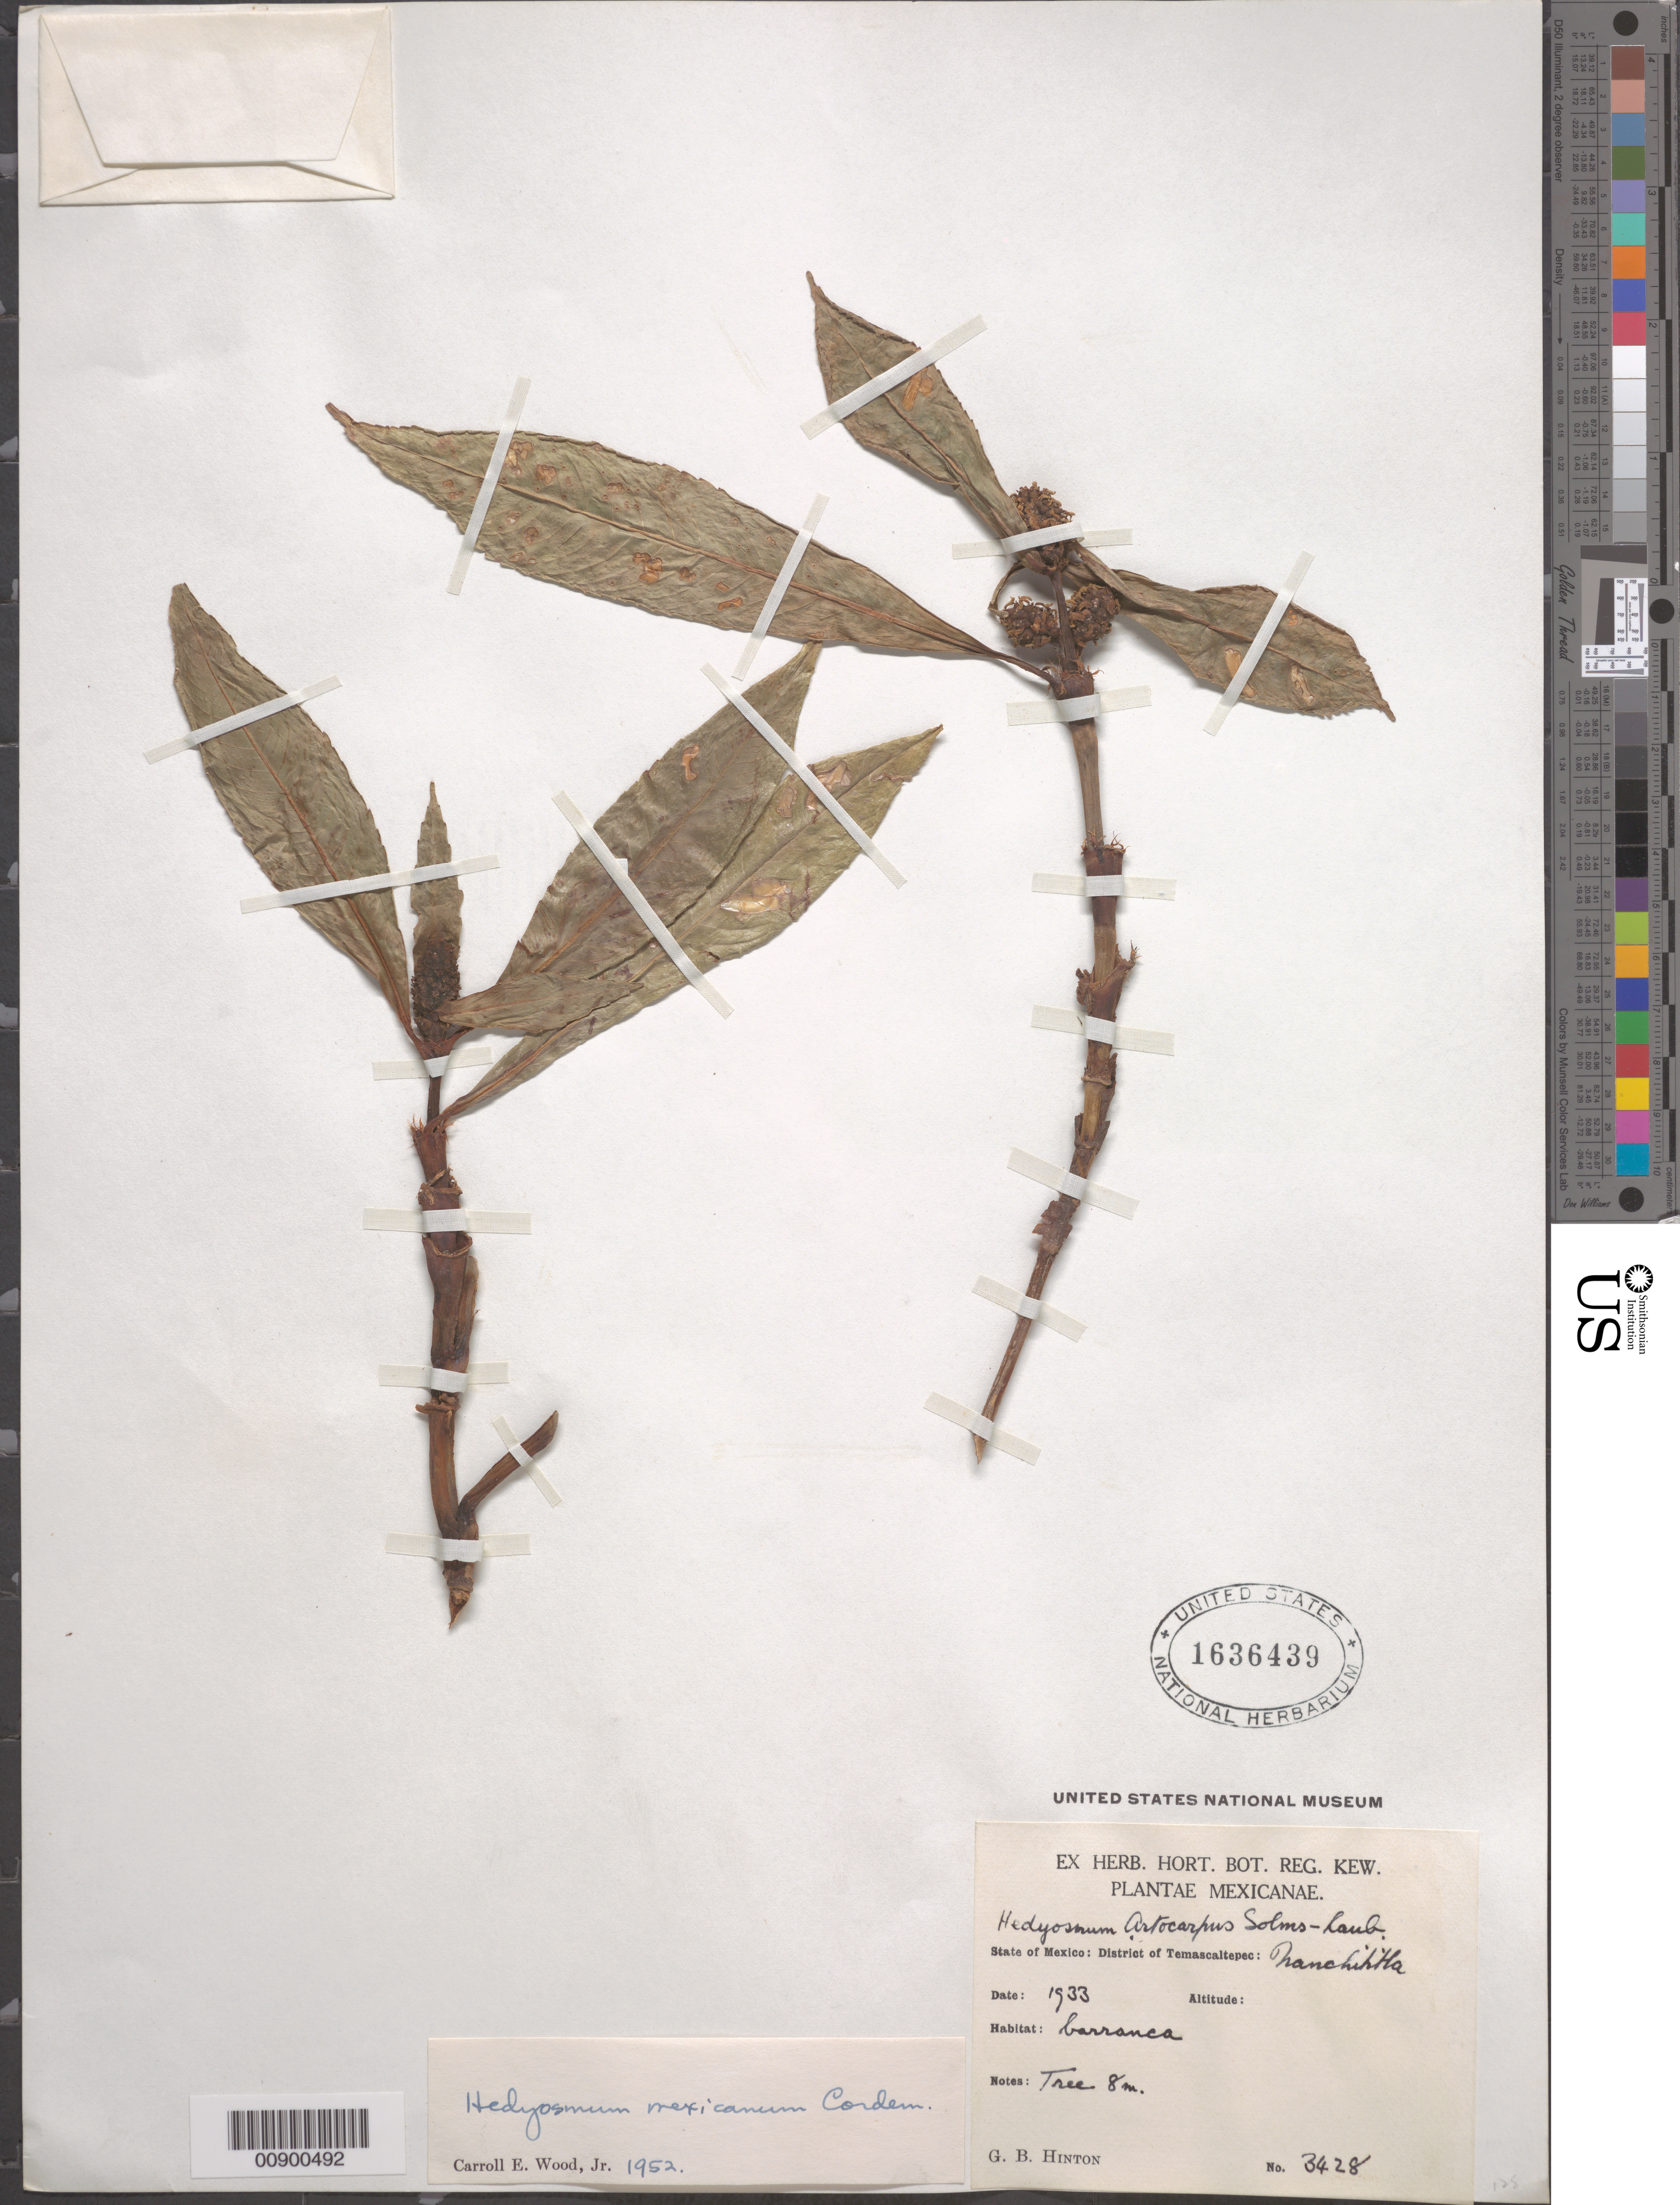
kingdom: Plantae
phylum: Tracheophyta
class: Magnoliopsida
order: Chloranthales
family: Chloranthaceae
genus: Hedyosmum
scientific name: Hedyosmum mexicanum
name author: C. Cordem.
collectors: G. B. Hinton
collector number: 3428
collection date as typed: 1933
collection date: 1933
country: Mexico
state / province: México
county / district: Temascaltepec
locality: State of Mexico: District of Temascaltepec: Nanchititla.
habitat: Barranca.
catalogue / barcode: US 1636439